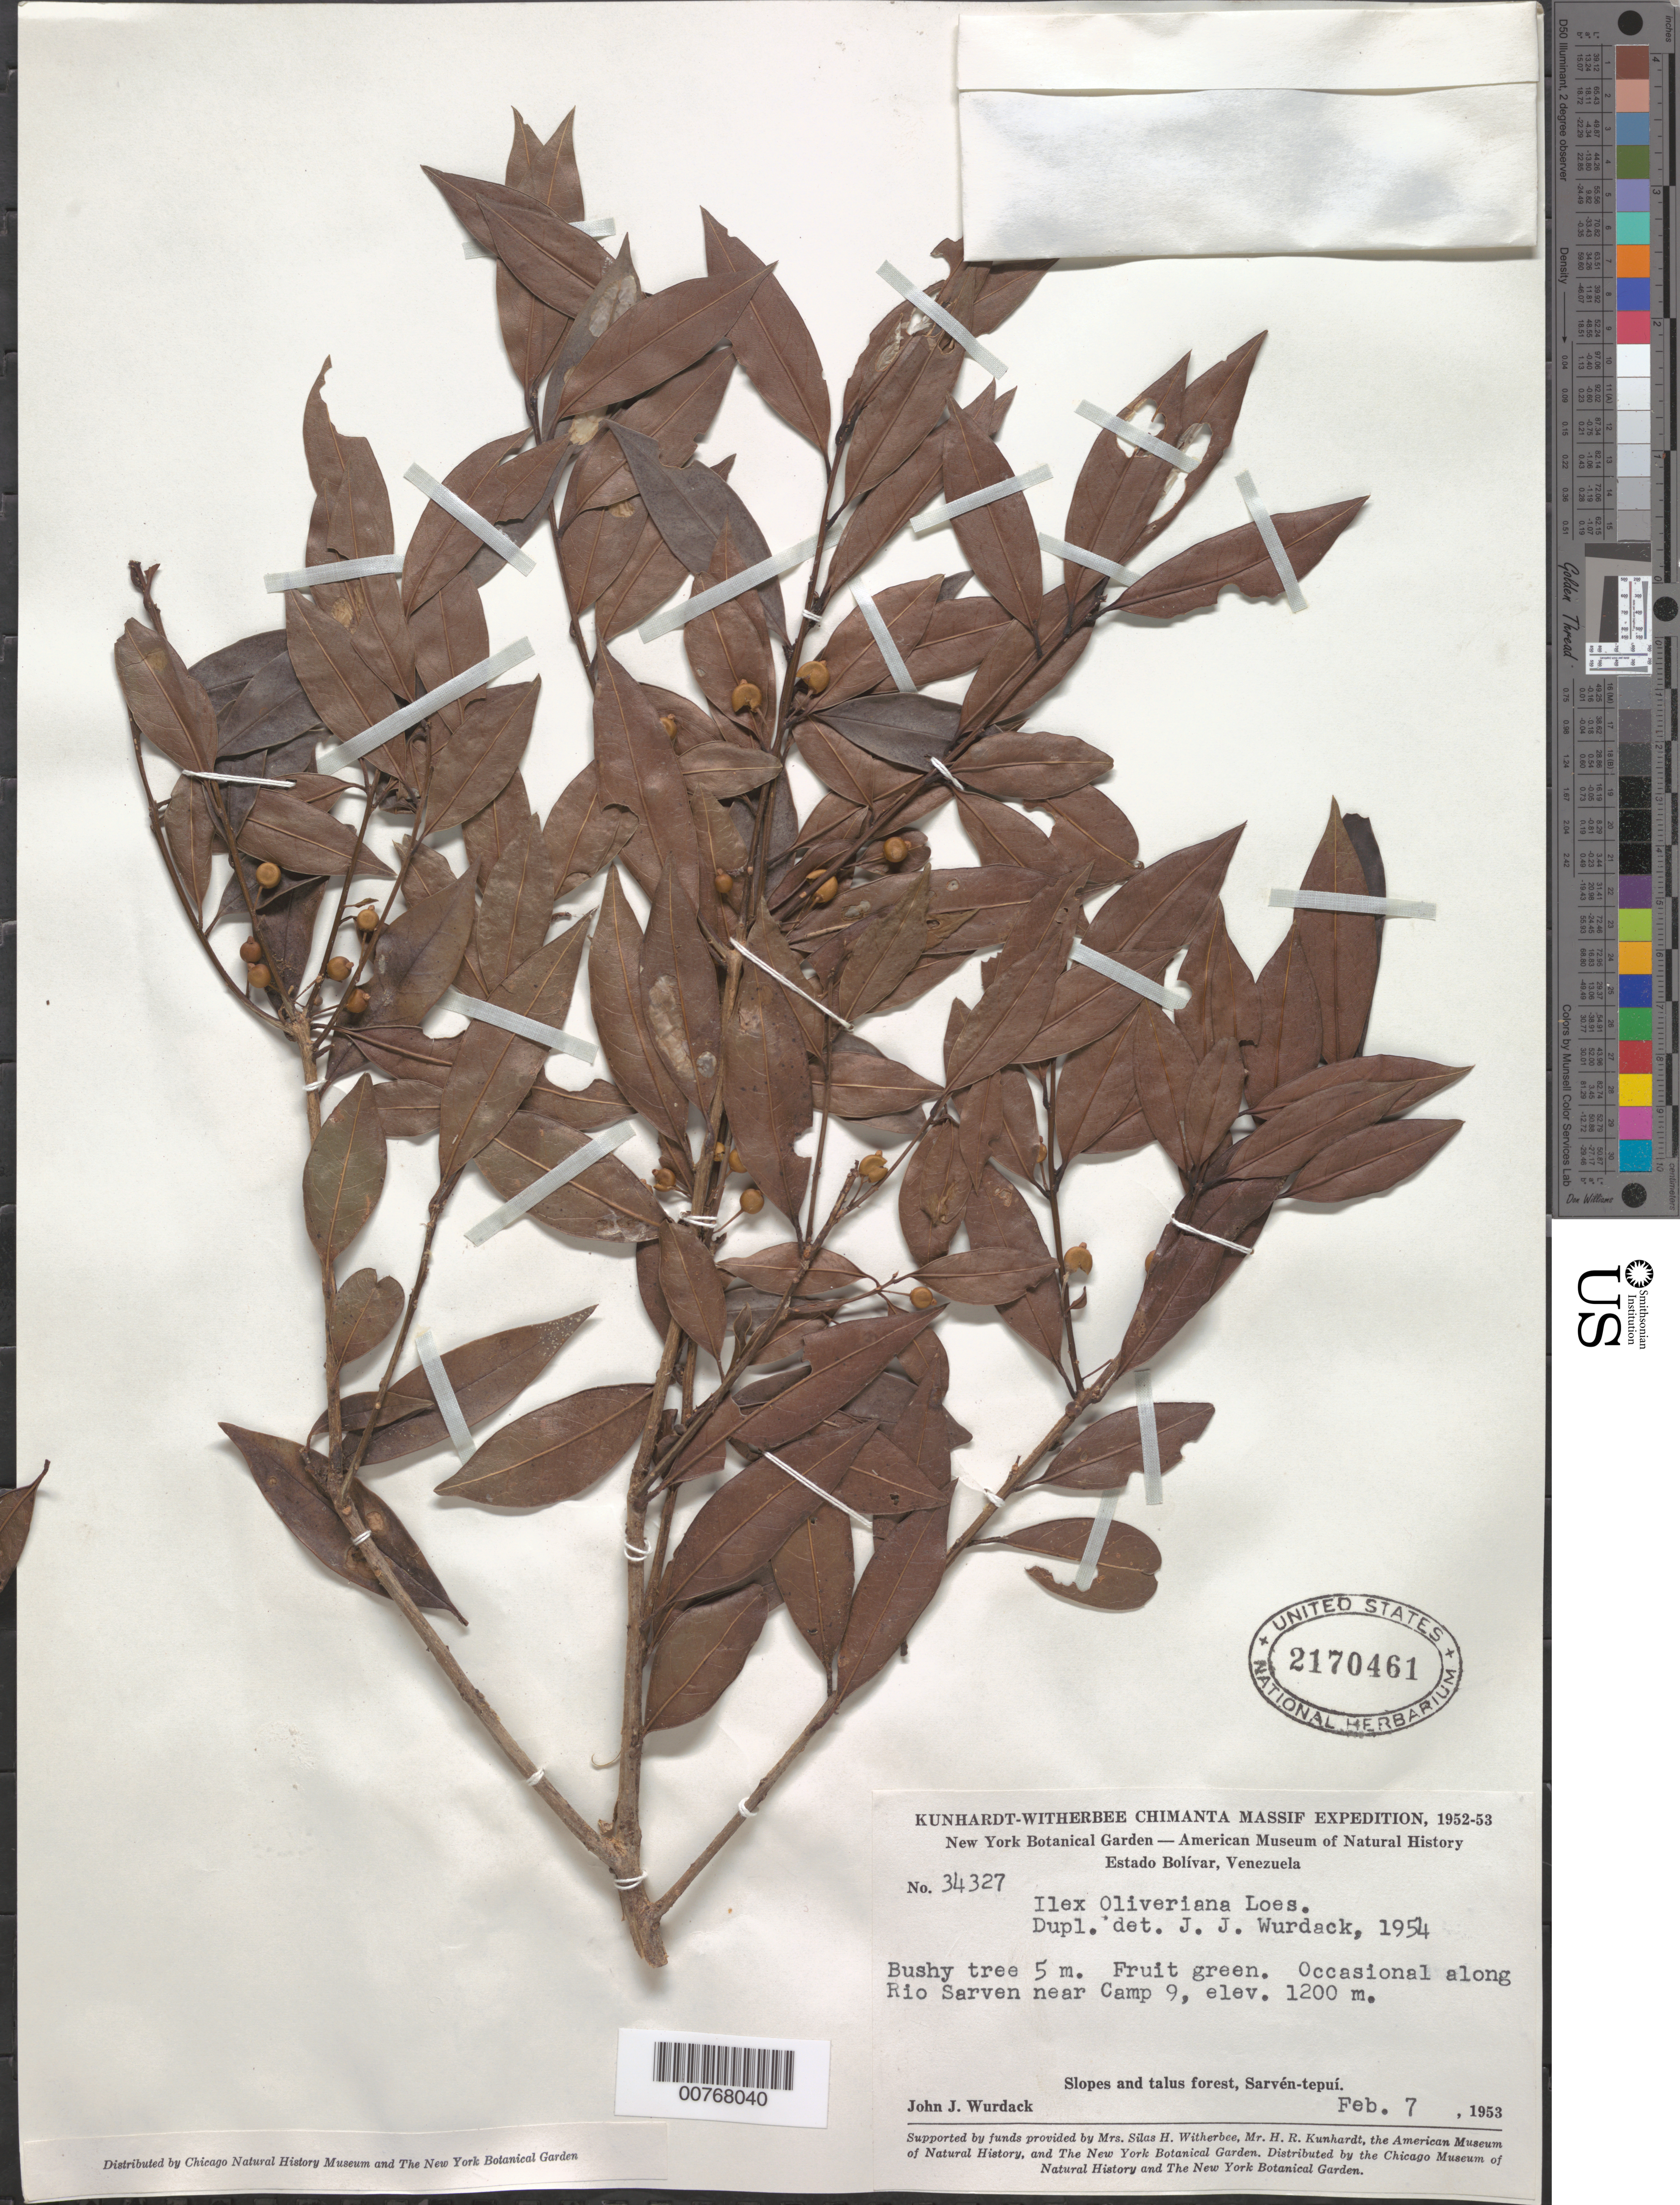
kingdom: Plantae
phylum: Tracheophyta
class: Magnoliopsida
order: Aquifoliales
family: Aquifoliaceae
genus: Ilex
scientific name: Ilex olivieriana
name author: Loes.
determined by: Wurdack, John J., (US), US (UNITED STATES)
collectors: J. J. Wurdack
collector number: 34327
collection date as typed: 7-Feb-53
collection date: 1953-02-07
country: Venezuela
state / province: Bolívar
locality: Churi-tepuí (Muru-tepuí), NW of; along Río Sarven near Camp 9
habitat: Slopes and talus forest along river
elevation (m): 1200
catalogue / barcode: US 2170461